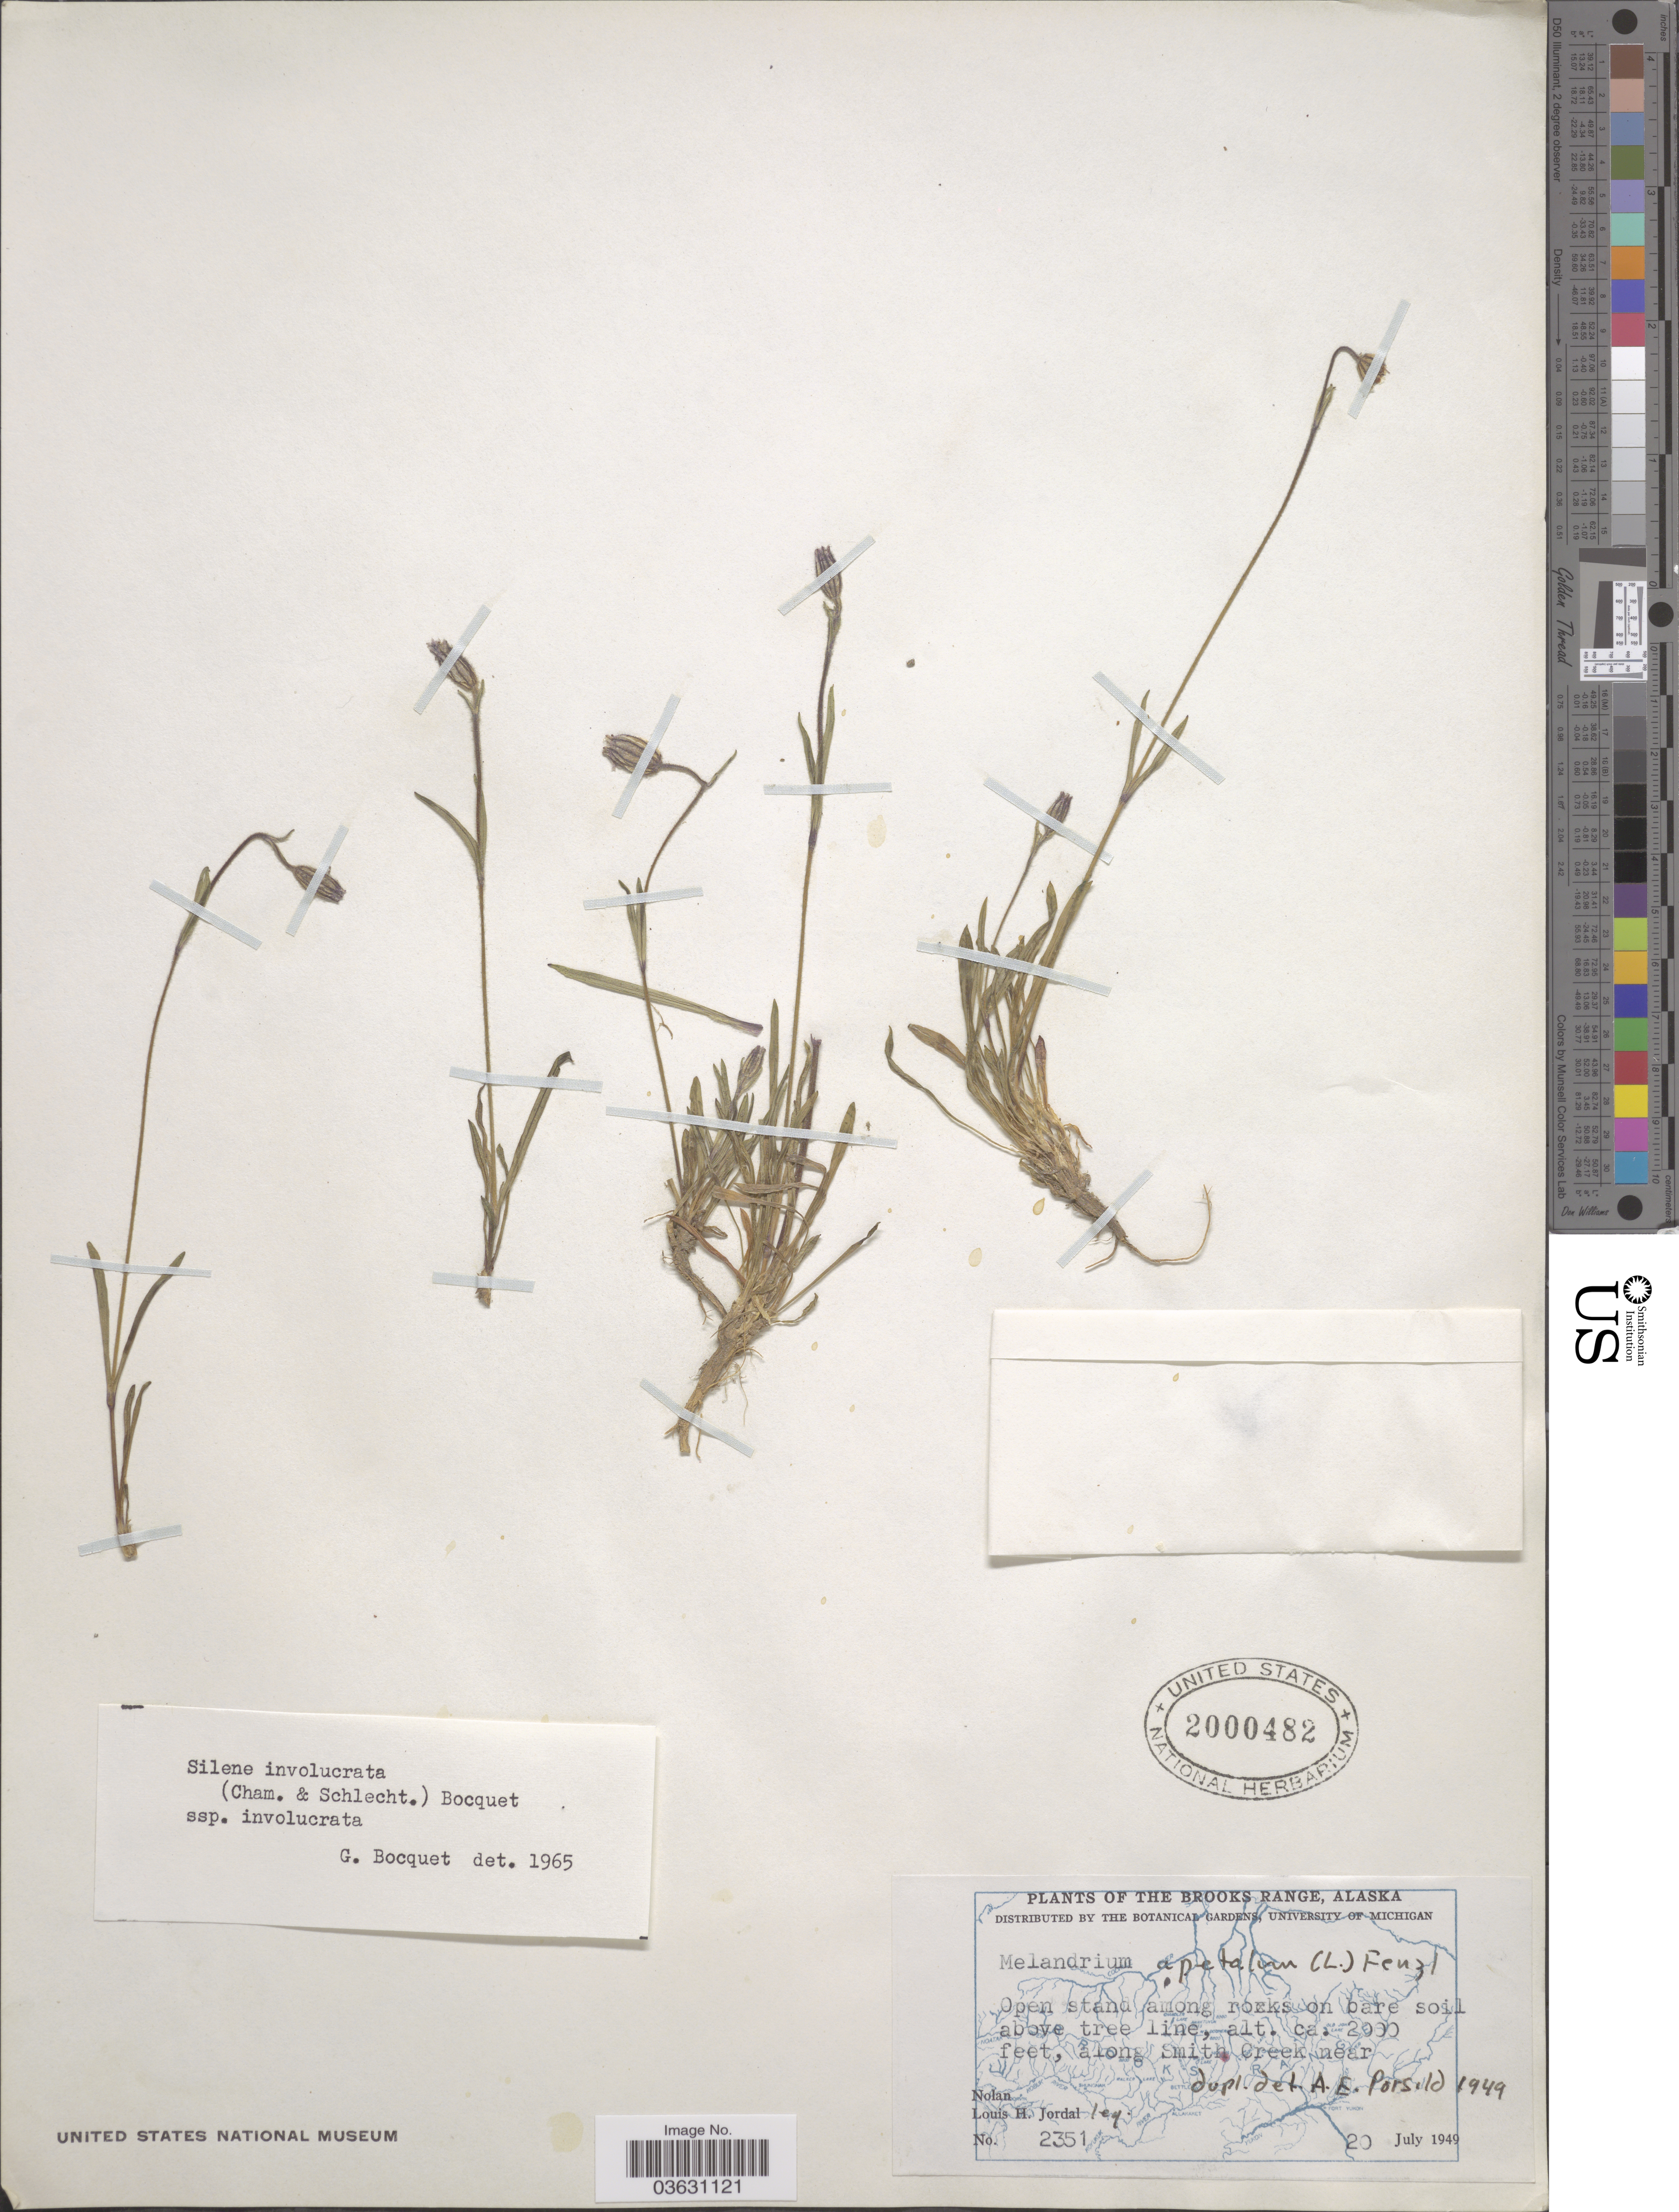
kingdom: Plantae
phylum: Tracheophyta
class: Magnoliopsida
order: Caryophyllales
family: Caryophyllaceae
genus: Silene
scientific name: Silene involucrata subsp. involucrata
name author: (Cham. & Schltdl.) Bocquet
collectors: L. Jordal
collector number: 2351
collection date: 1949-07-20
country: United States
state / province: Alaska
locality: The Brooks Range. Along Smith Creek near Nolan.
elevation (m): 610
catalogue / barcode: US 2000482